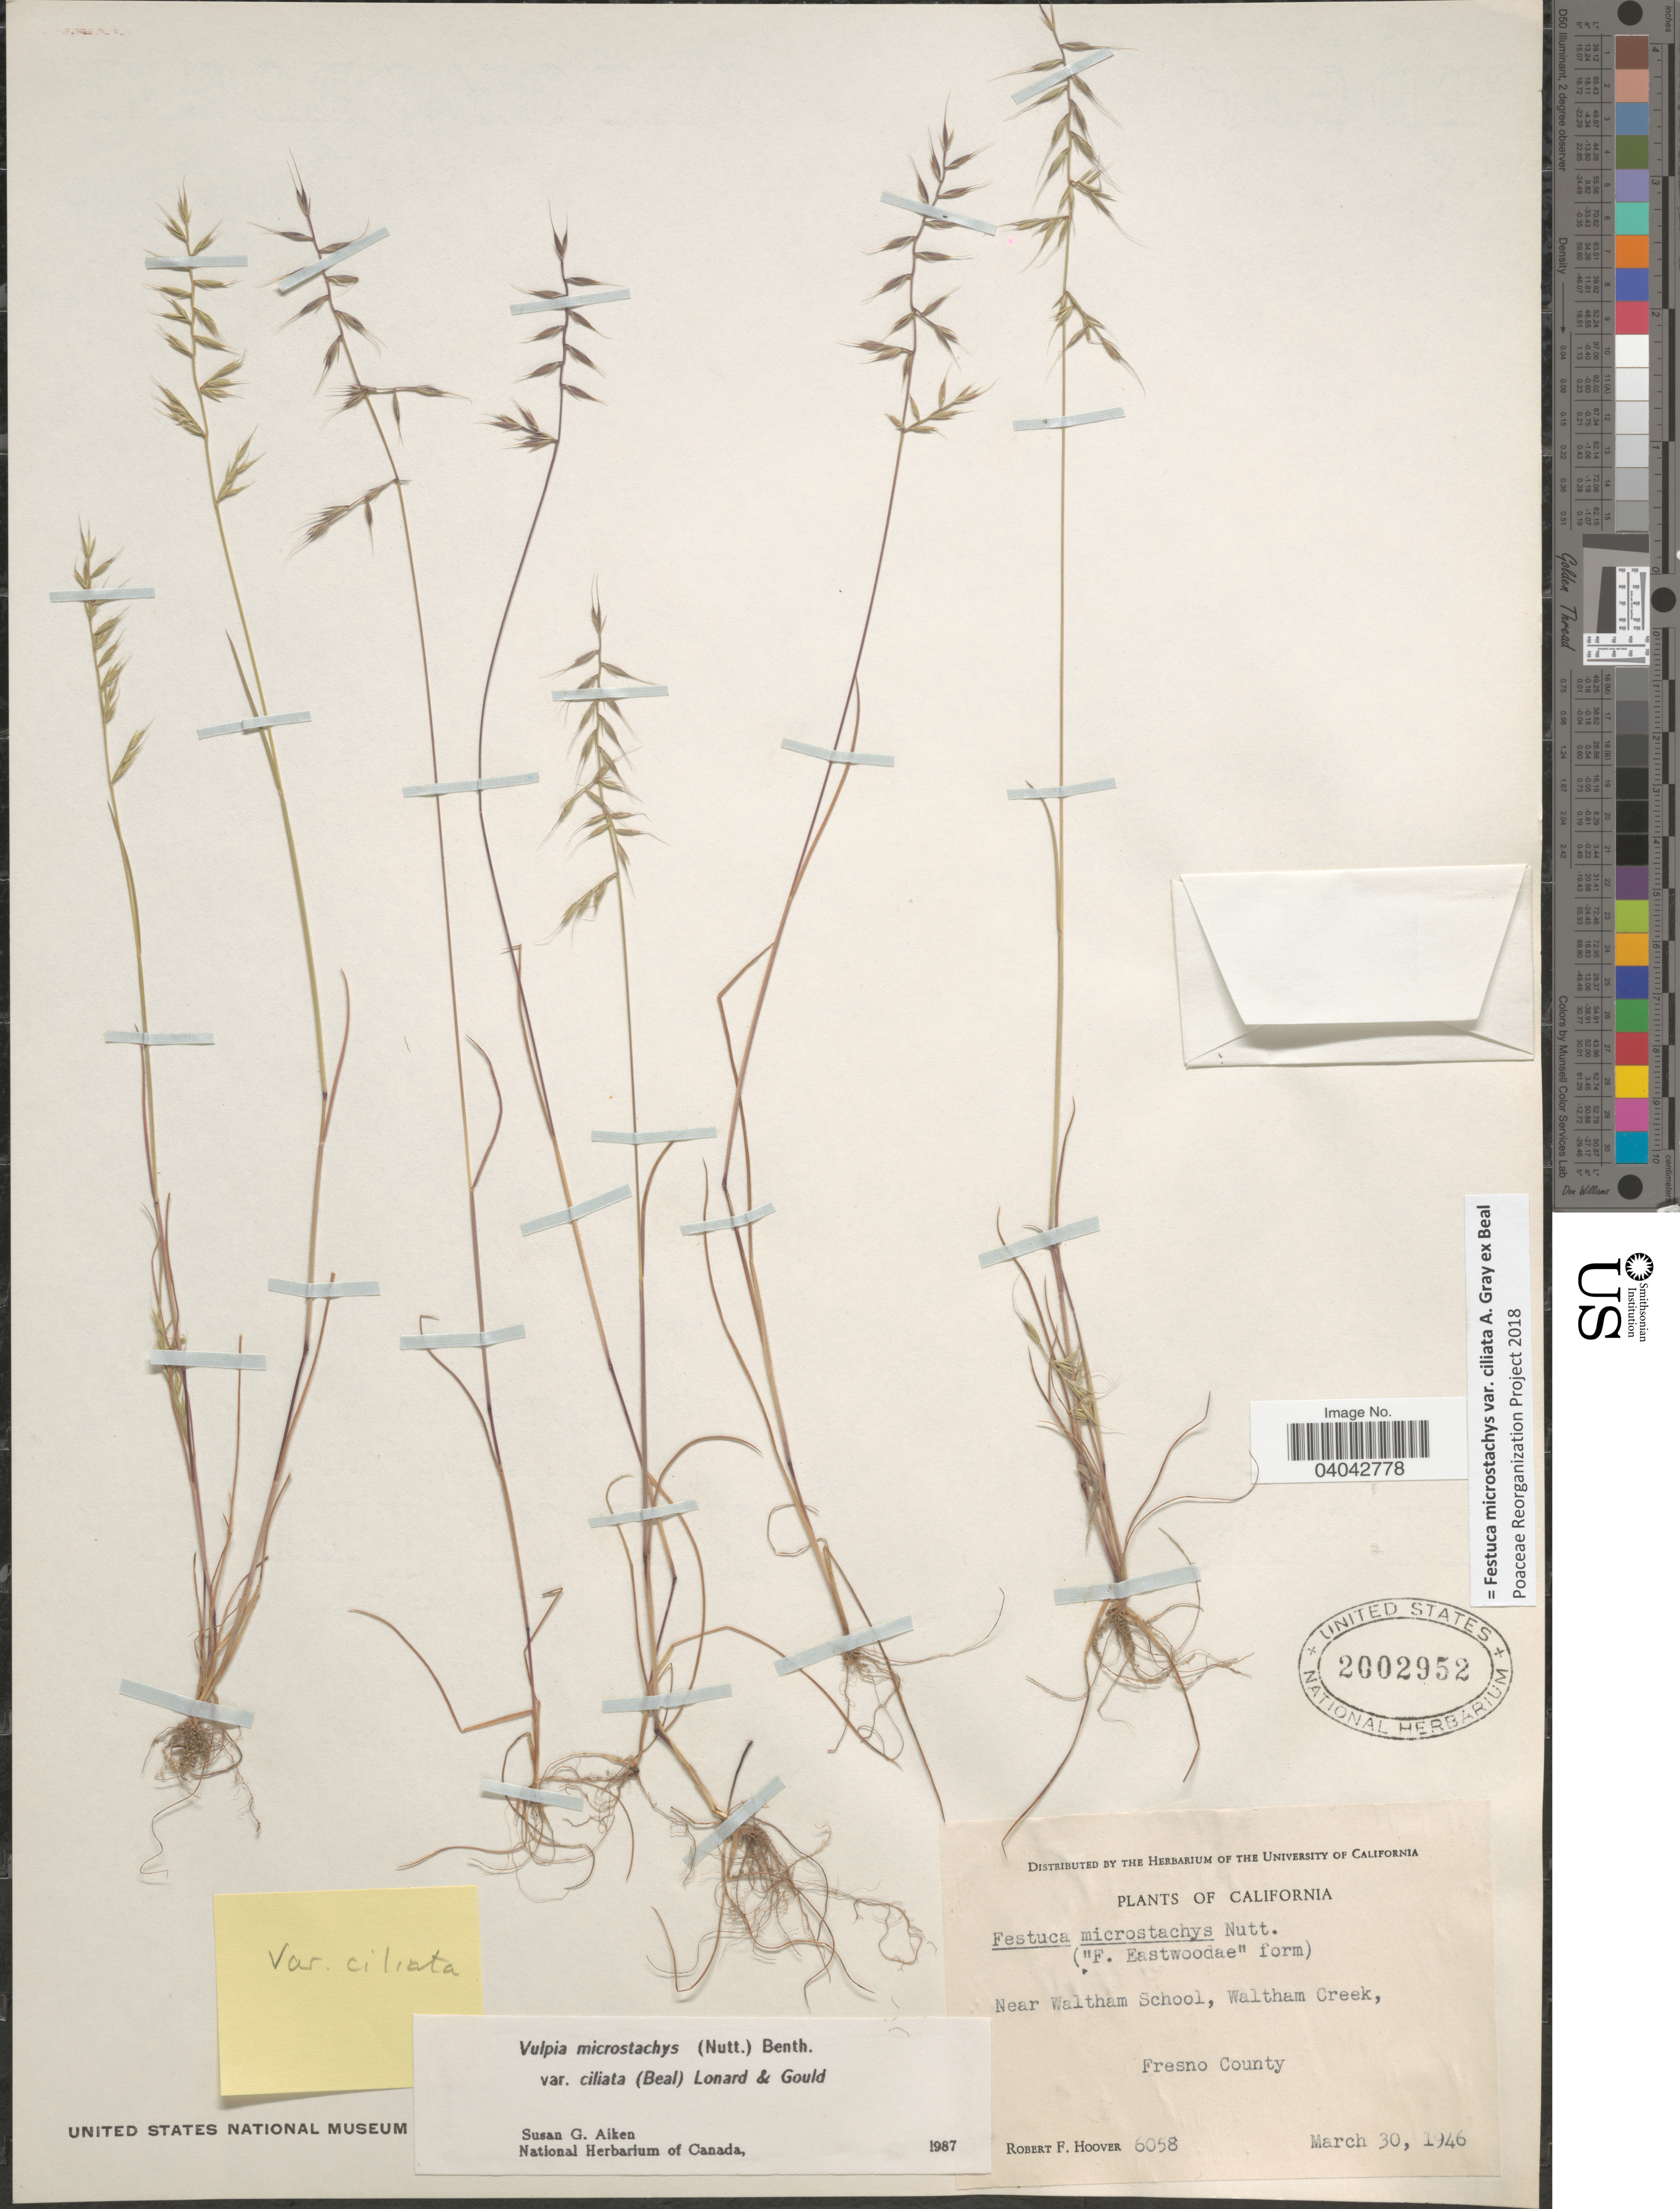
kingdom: Plantae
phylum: Tracheophyta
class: Liliopsida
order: Poales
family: Poaceae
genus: Festuca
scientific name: Festuca microstachys var. ciliata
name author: A. Gray ex W.J. Beal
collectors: R. F. Hoover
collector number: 6058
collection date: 1946-03-30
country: United States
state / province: California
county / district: Fresno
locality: Near Waltham School, Waltham Creek, Fresno County.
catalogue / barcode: US 2002952